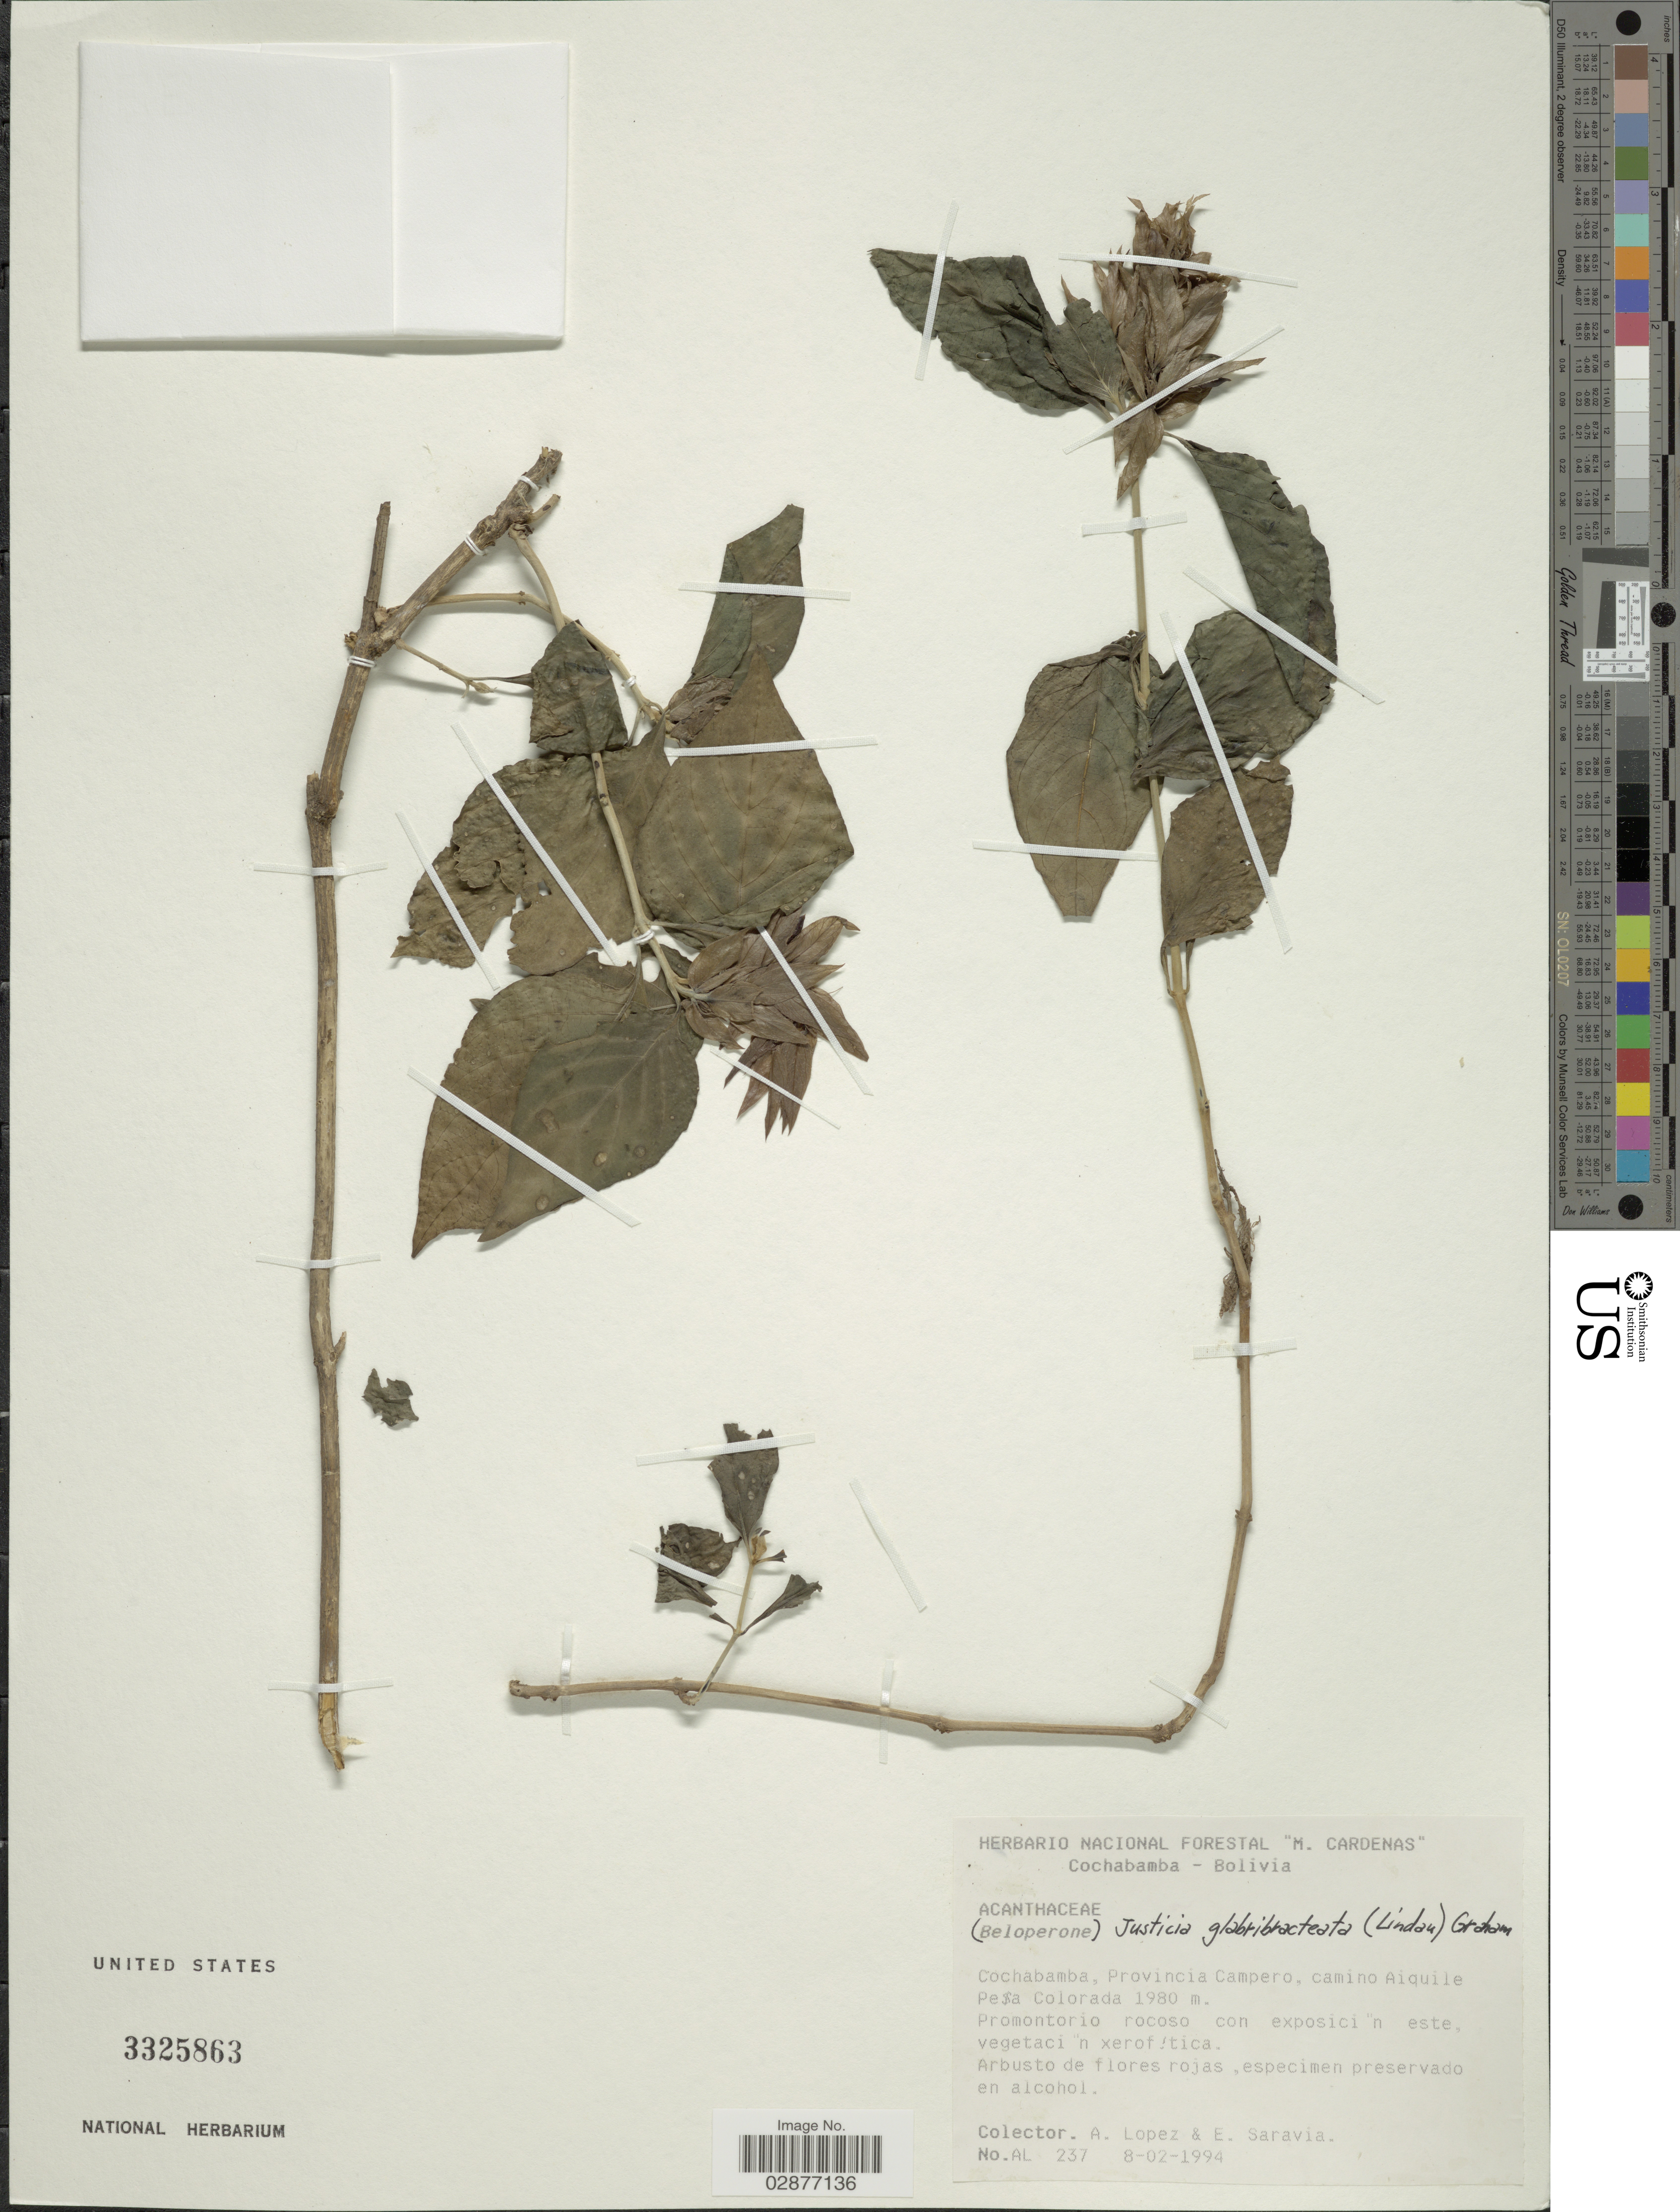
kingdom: Plantae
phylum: Tracheophyta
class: Magnoliopsida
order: Lamiales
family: Acanthaceae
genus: Justicia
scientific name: Justicia aequilabris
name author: (Nees) Lindau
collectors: A. Lopez & E. Saravia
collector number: AL237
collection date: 1994-02-08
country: Bolivia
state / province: Cochabamba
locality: Provincia Campero, camino Aiquile Pesa Colorada.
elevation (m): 1980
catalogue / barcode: US 3325863